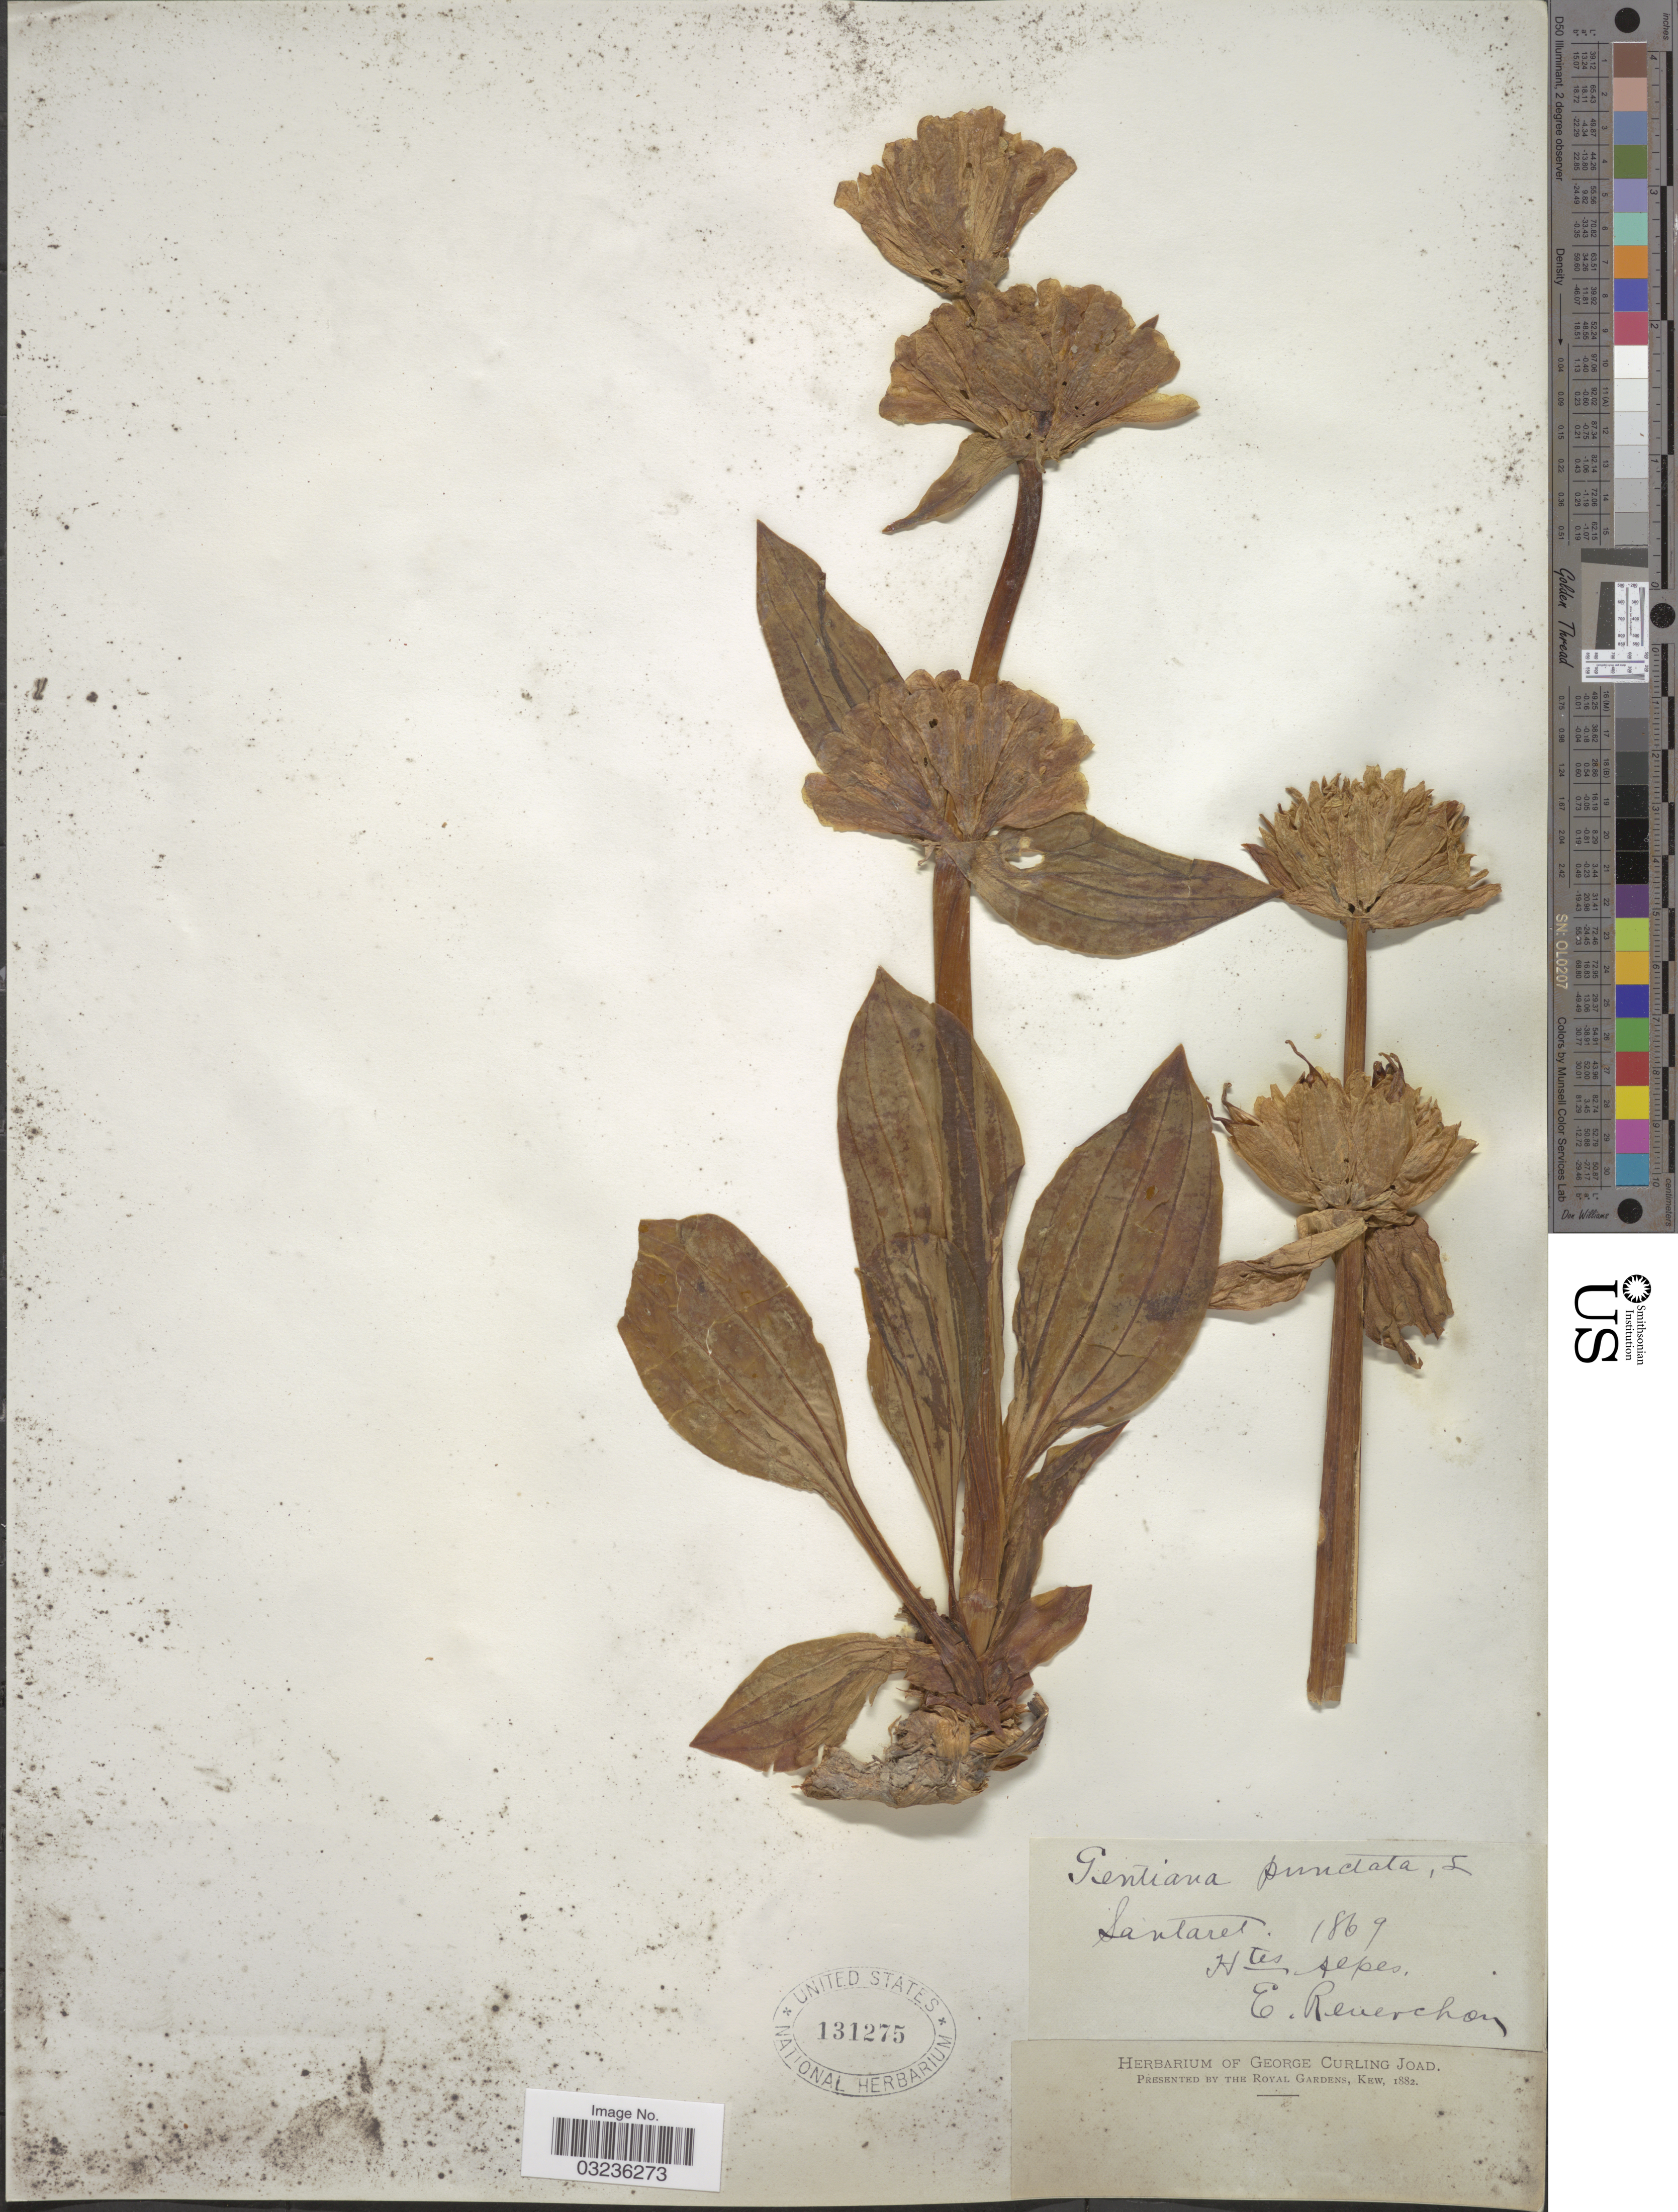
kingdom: Plantae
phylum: Tracheophyta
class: Magnoliopsida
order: Gentianales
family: Gentianaceae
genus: Gentiana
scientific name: Gentiana punctata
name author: L.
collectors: E. Reverchon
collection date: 1869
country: France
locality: Lautaret, Htes Alpes.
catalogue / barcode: US 131275